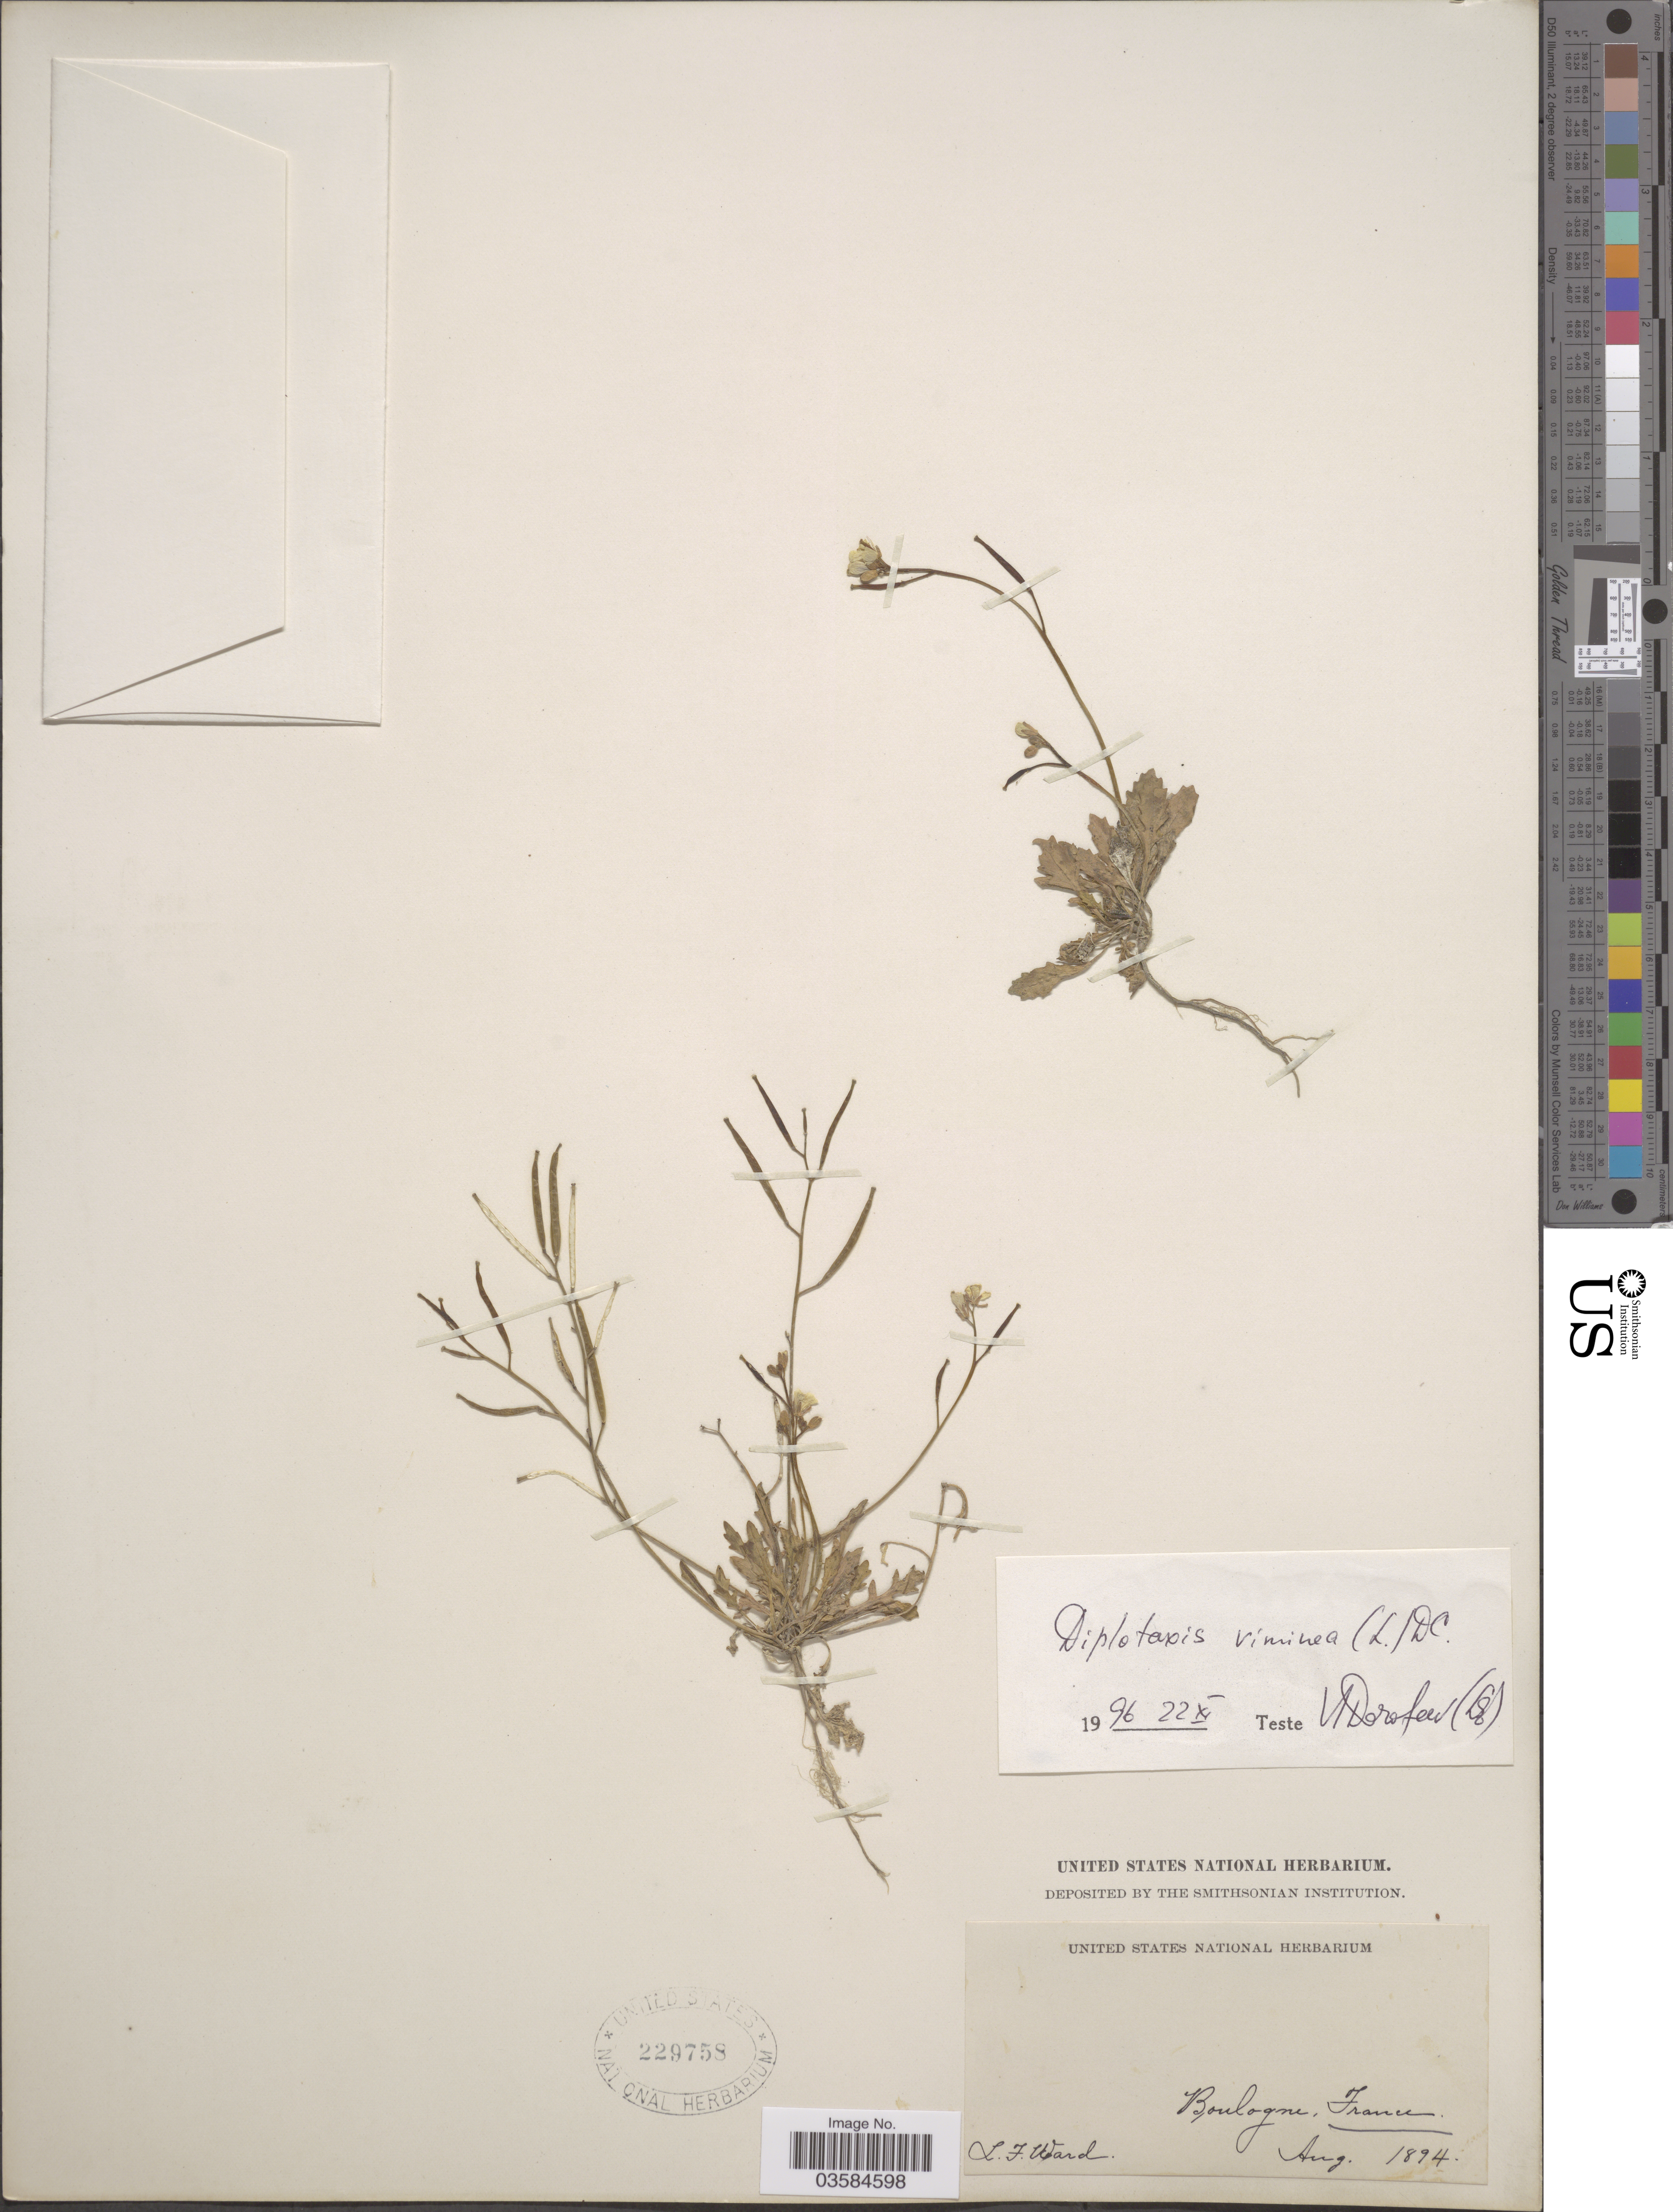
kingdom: Plantae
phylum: Tracheophyta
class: Magnoliopsida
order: Brassicales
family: Brassicaceae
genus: Diplotaxis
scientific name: Diplotaxis viminea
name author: (L.) DC.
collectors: L. Ward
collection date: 1894-08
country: France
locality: Boulogne.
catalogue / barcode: US 229758